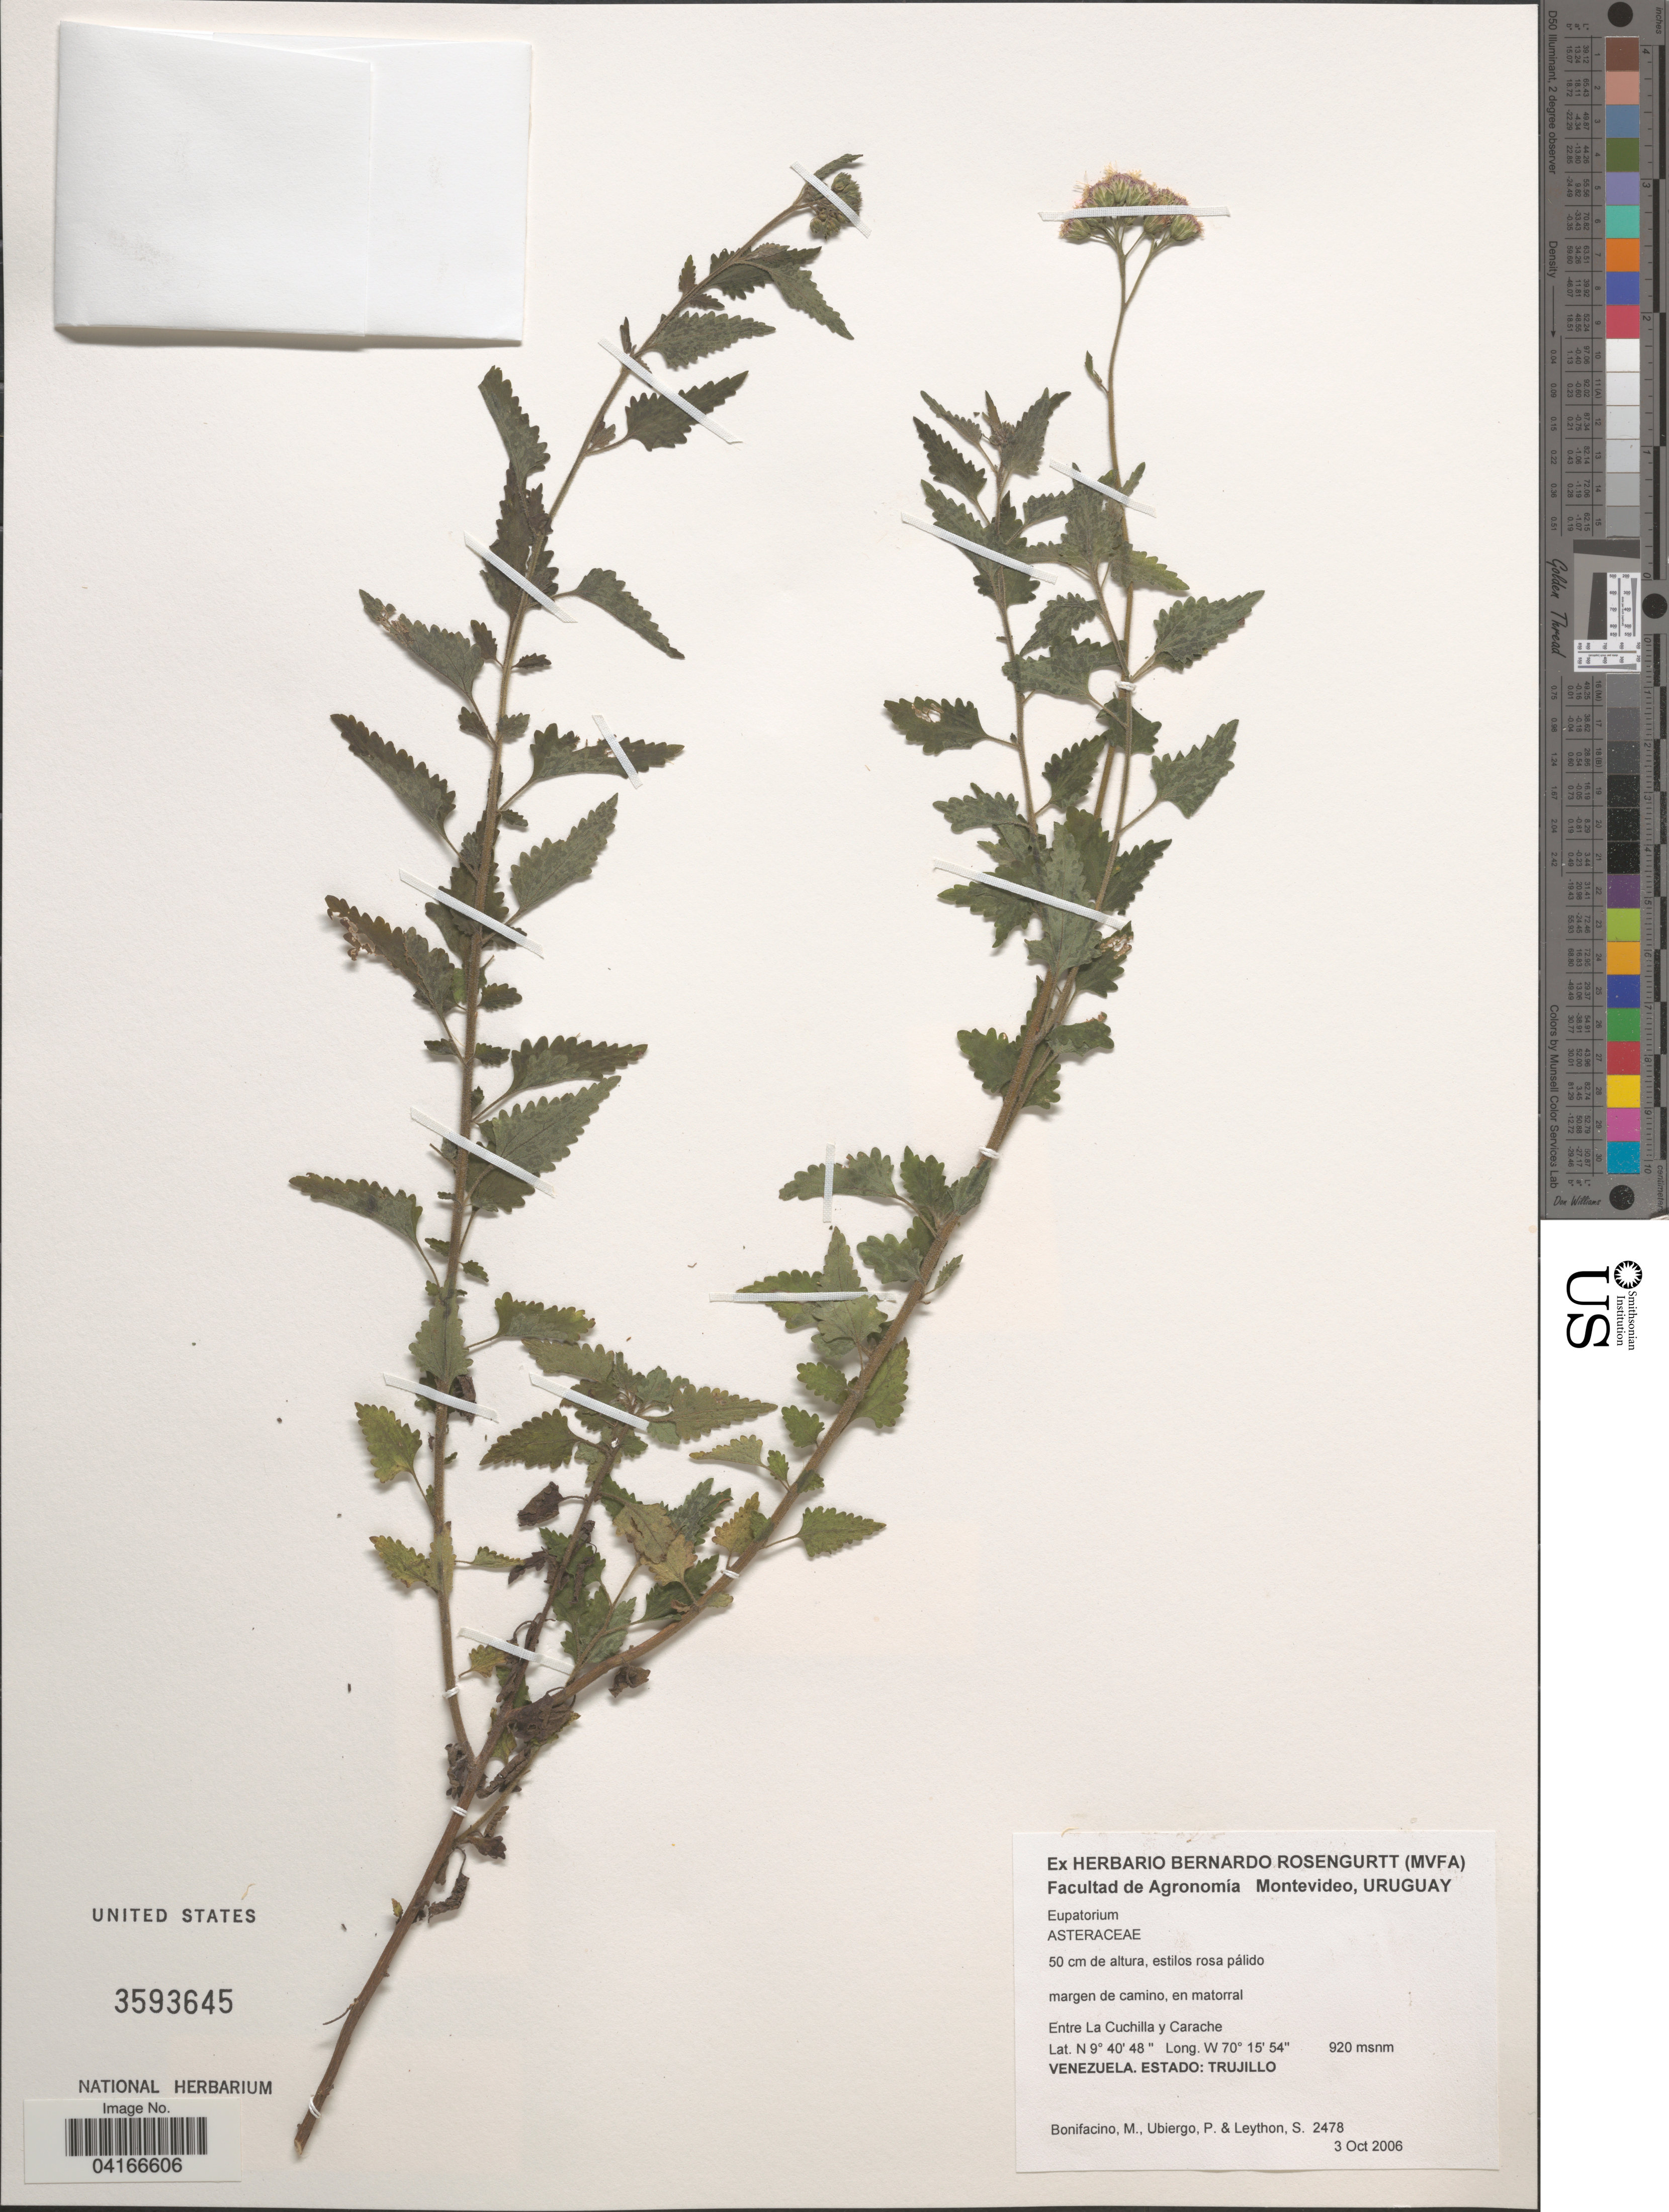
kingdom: Plantae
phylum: Tracheophyta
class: Magnoliopsida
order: Asterales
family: Asteraceae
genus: Eupatorium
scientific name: Eupatorium sp.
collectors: M. Bonifacino, P. Ubiergo & S. Leython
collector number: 2478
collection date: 2006-10-03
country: Venezuela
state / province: Trujillo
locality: Entre La Cuchilla y Carache.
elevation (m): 920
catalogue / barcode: US 3593645